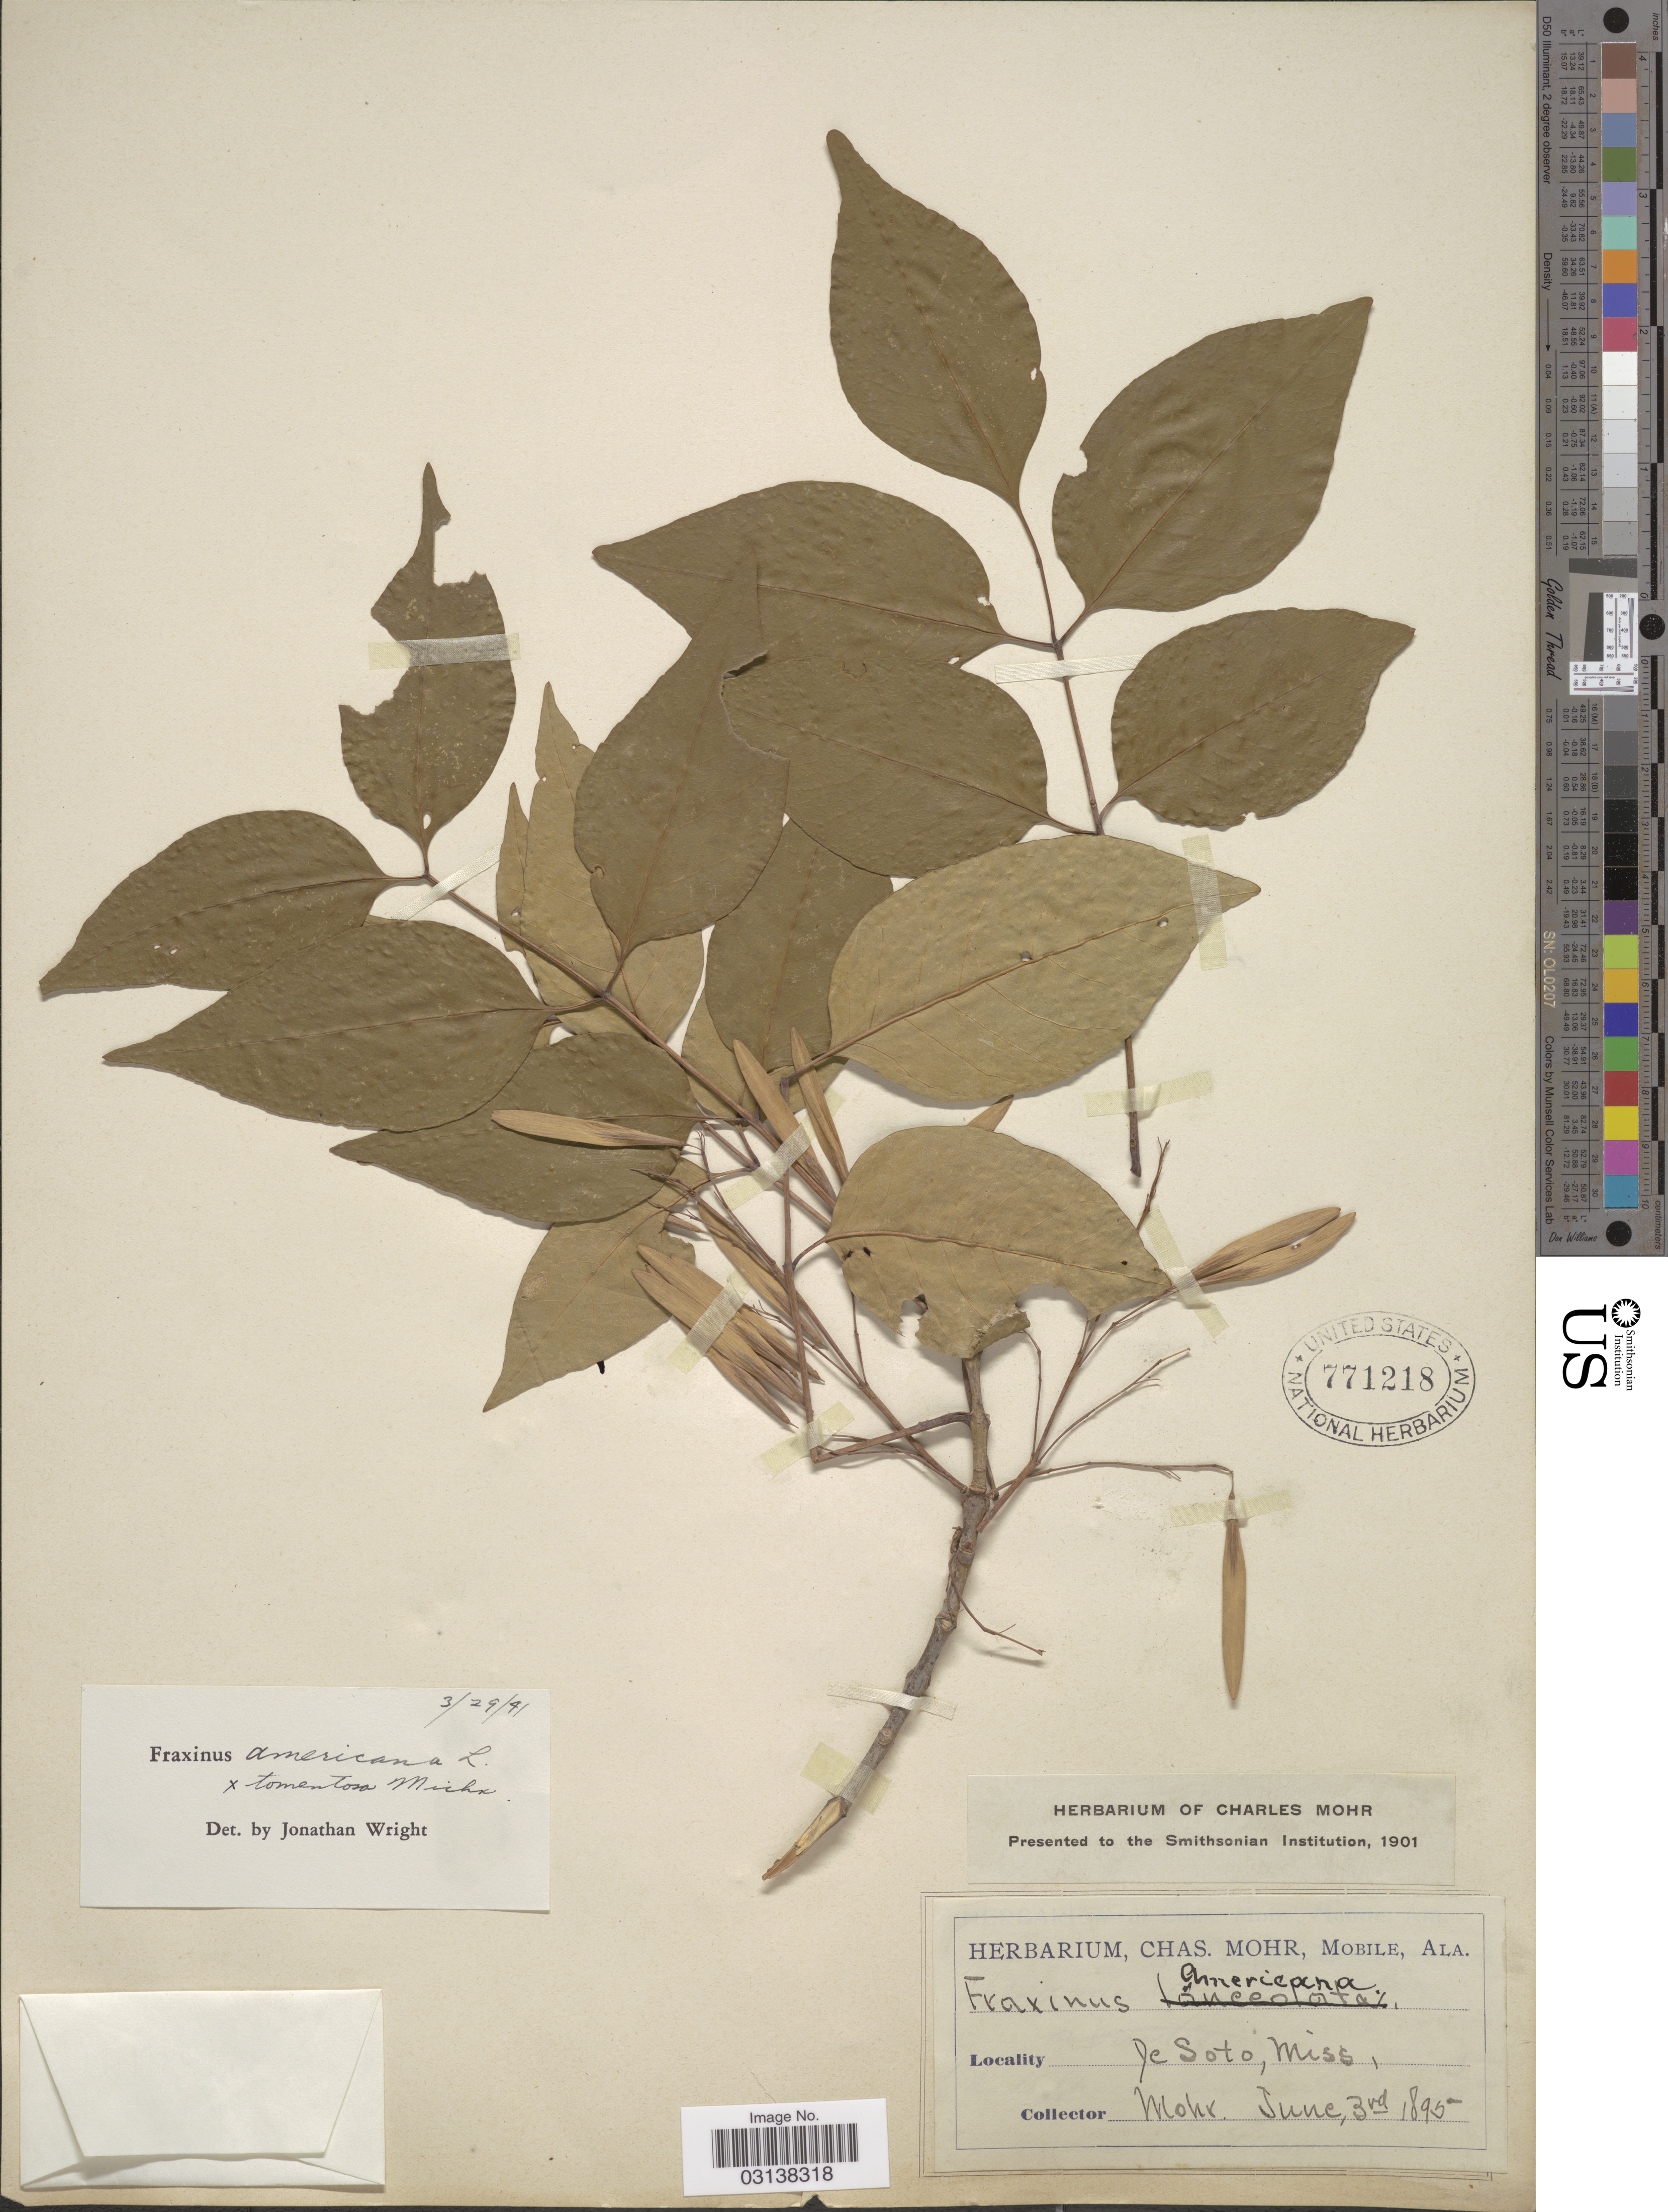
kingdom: Plantae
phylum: Tracheophyta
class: Magnoliopsida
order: Lamiales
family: Oleaceae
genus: Fraxinus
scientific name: Fraxinus americana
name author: L.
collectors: Mohr, C. T. (herbarium)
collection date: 1895-06-03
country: United States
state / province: Mississippi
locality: De Soto.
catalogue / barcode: US 771218